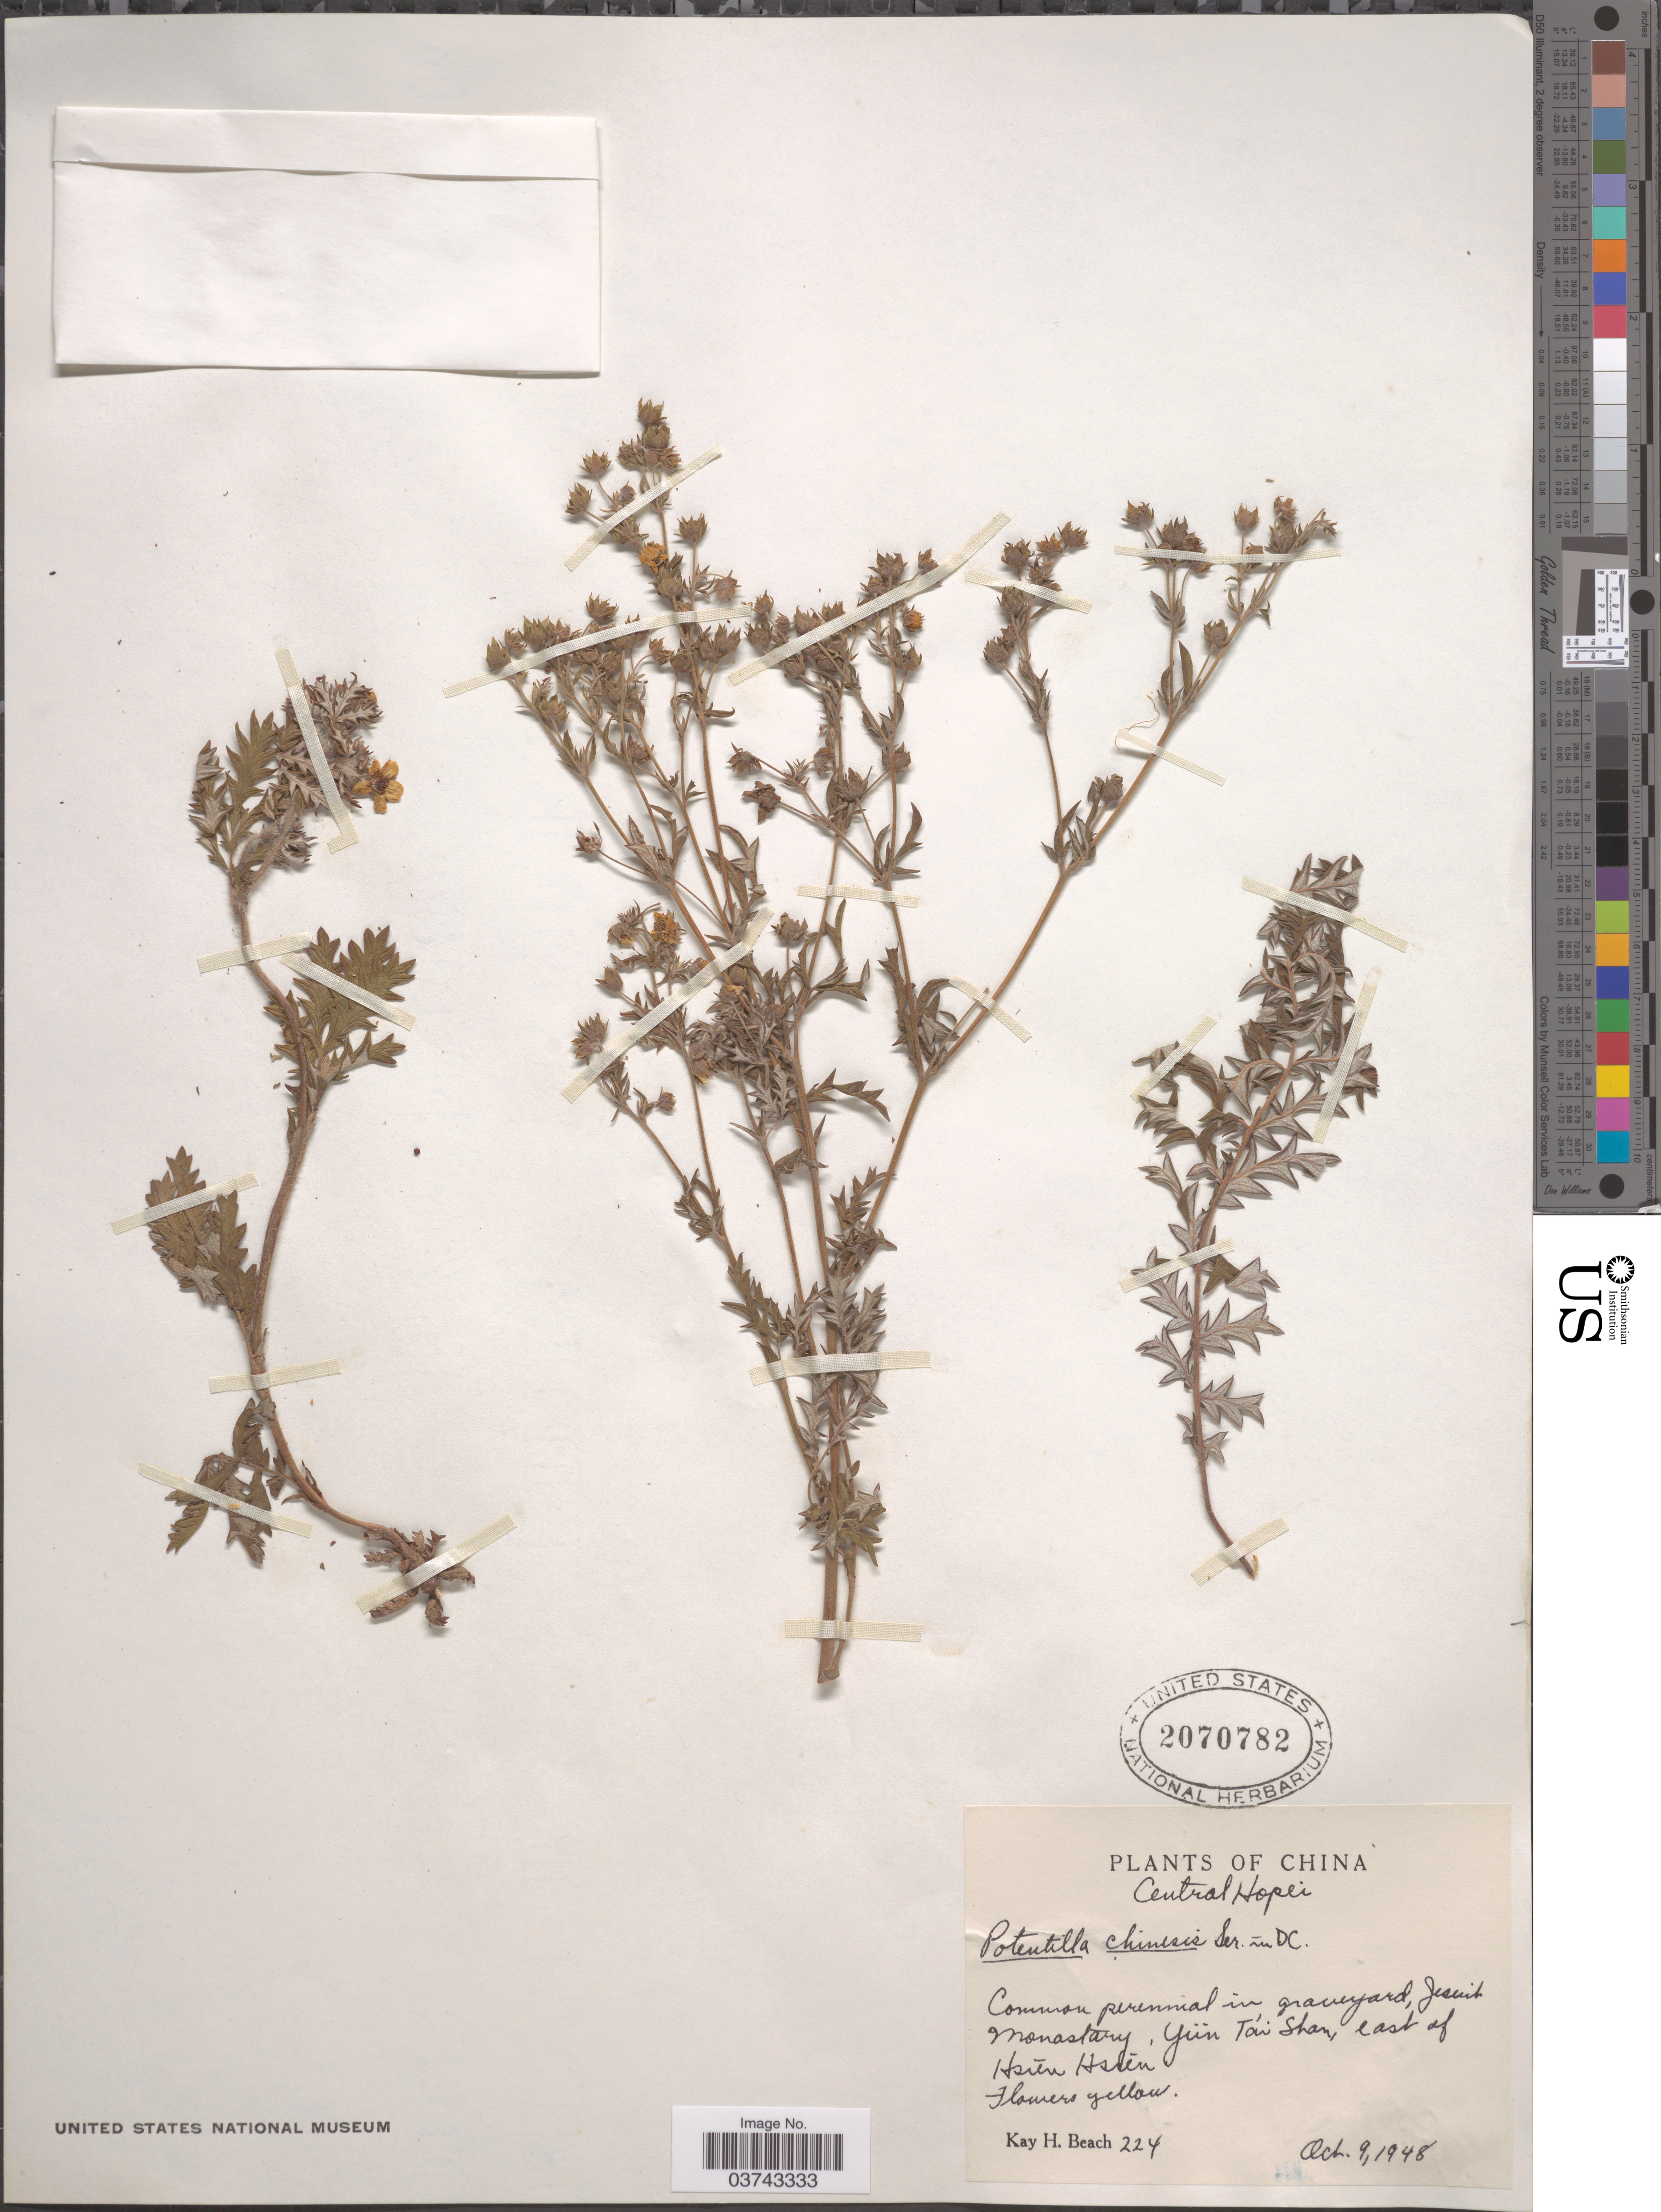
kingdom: Plantae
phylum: Tracheophyta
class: Magnoliopsida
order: Rosales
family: Rosaceae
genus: Potentilla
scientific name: Potentilla chinensis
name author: Ser.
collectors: K. H. Beach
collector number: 224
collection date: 1948-10-09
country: China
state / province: Hebei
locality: Central Hopei. Graveyard, Jesuit Monastary, Yün Tái Shan, east of Hsien Hsien.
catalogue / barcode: US 2070782